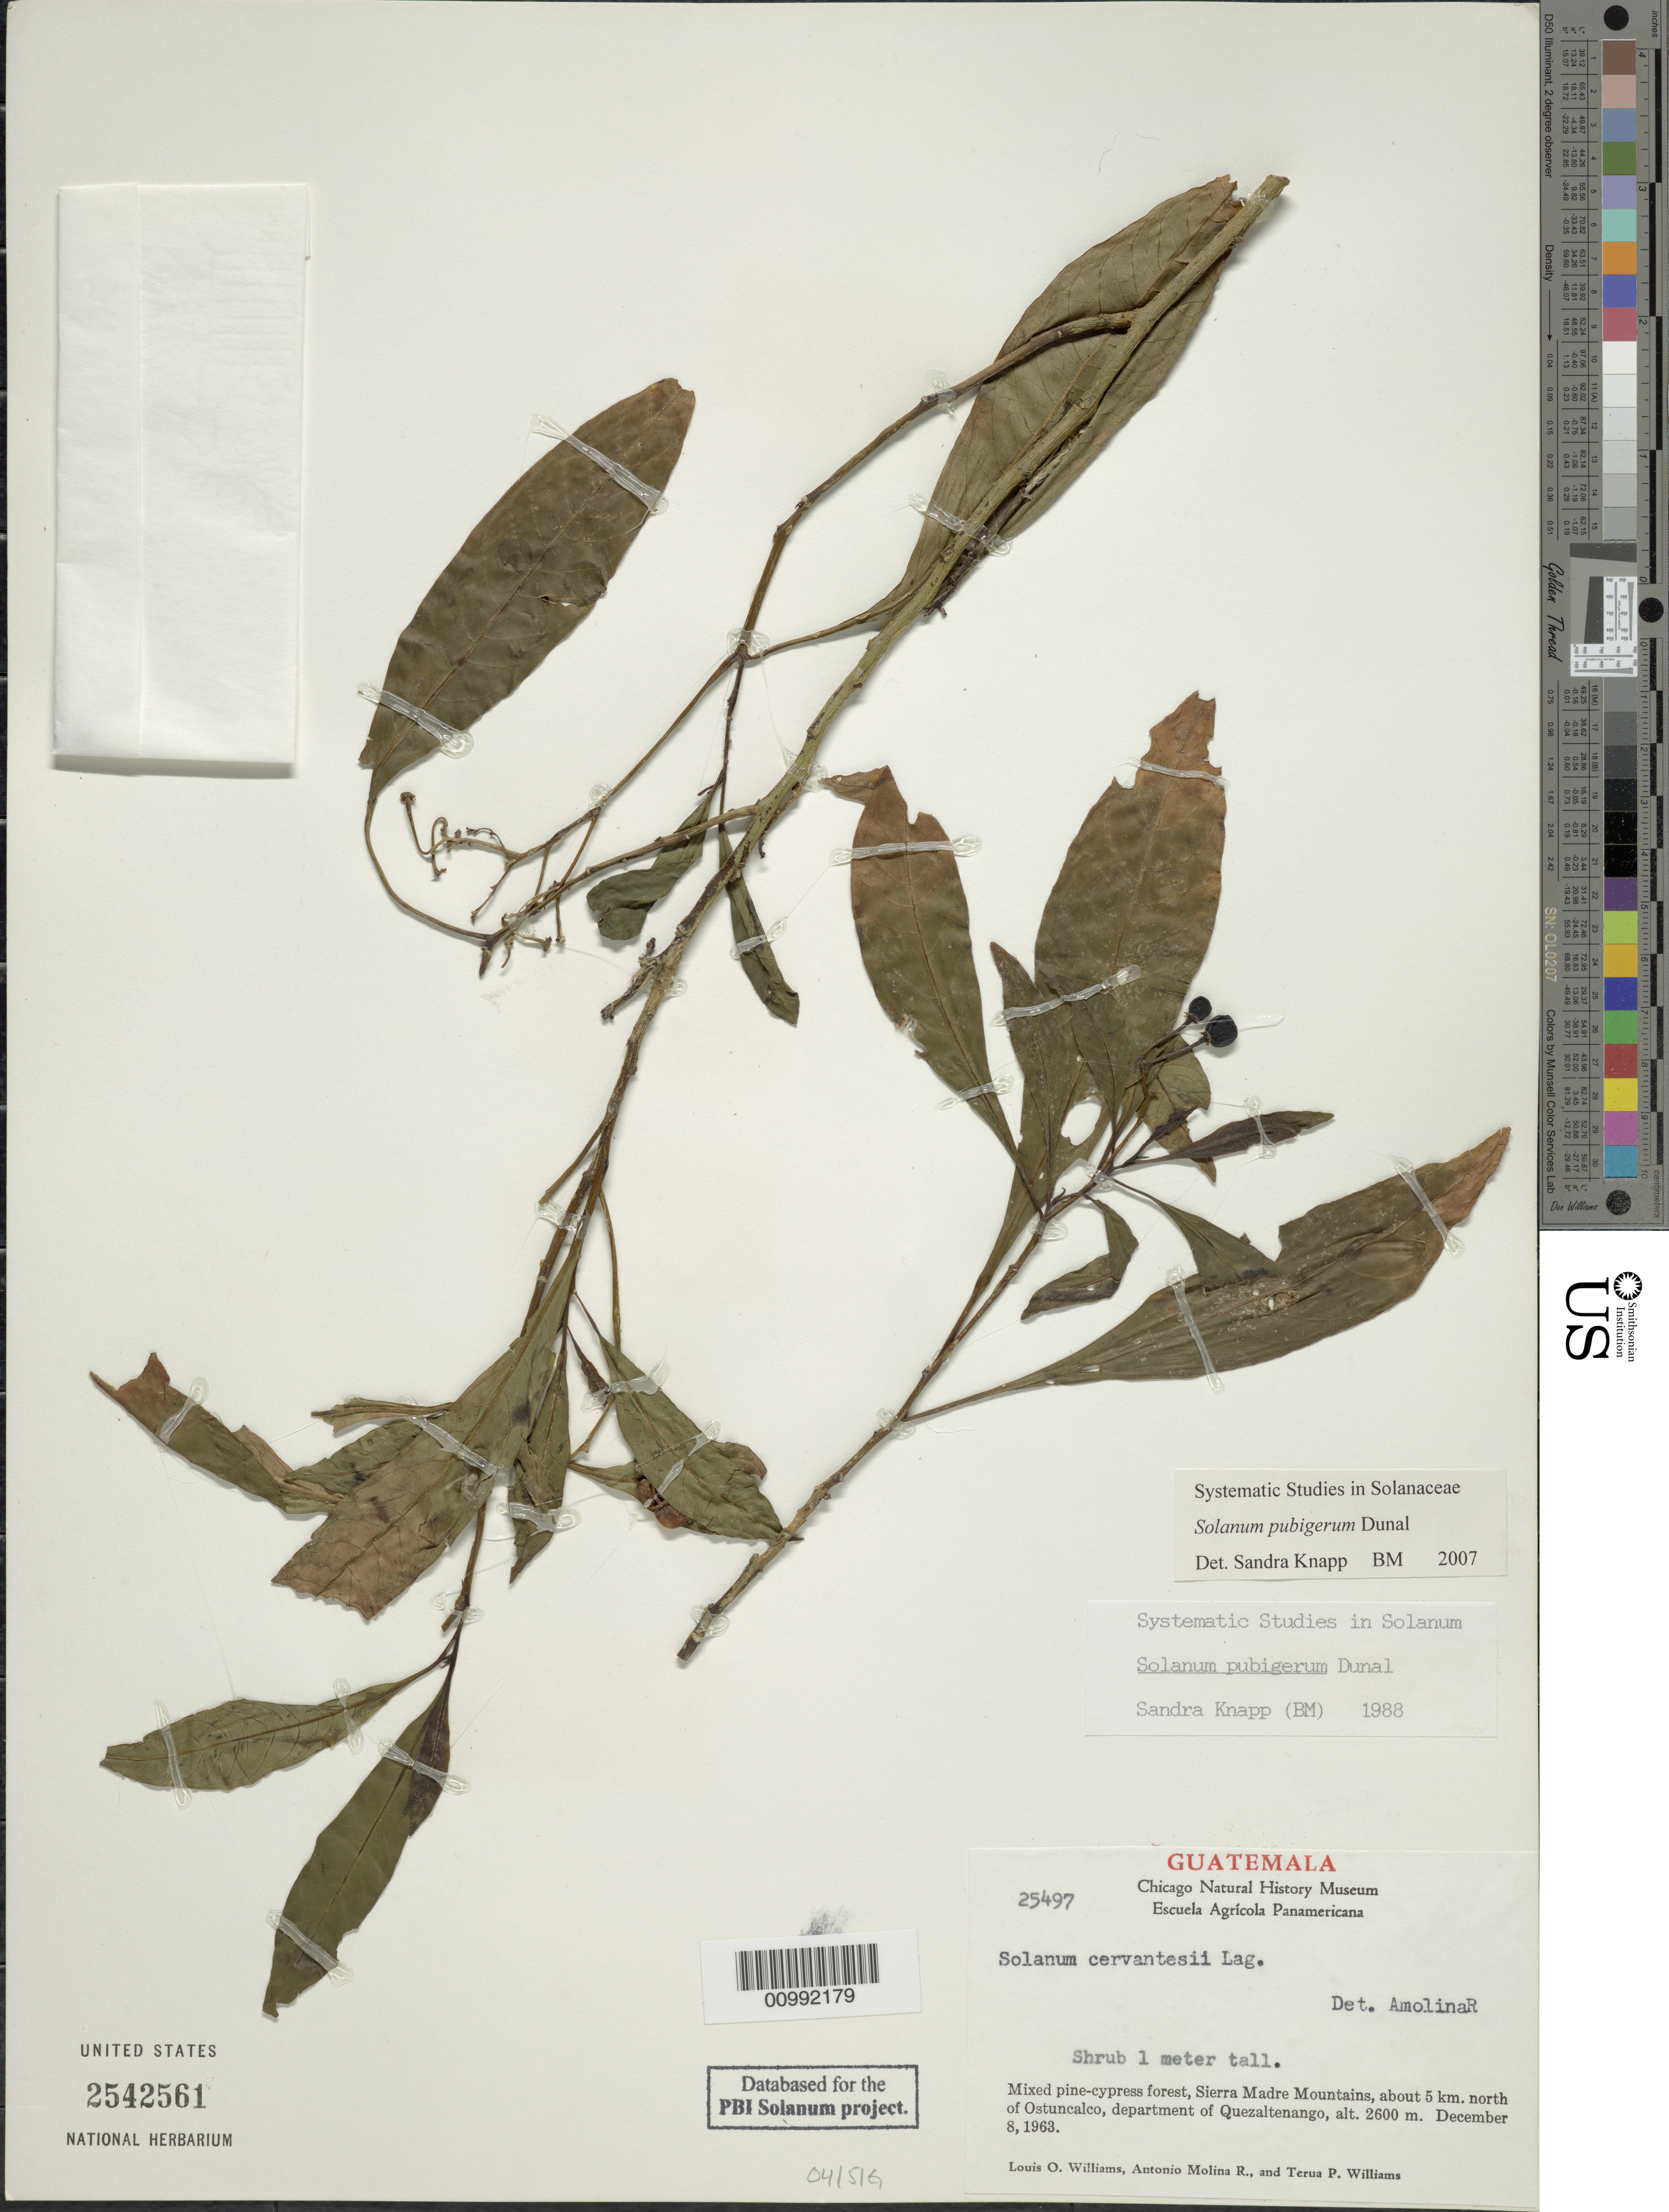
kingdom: Plantae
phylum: Tracheophyta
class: Magnoliopsida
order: Solanales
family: Solanaceae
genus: Solanum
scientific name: Solanum pubigerum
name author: Dunal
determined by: Knapp, S. D.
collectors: L. O. Williams, A. Molina R. & T. P. Williams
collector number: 25497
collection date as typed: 8 Dec 1963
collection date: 1963-12-08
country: Guatemala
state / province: Quetzaltenango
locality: Sierra Madre Mountains, about 5 km north of Ostuncalco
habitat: mixed pine-cypress forest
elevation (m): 2600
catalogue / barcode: US 2542561